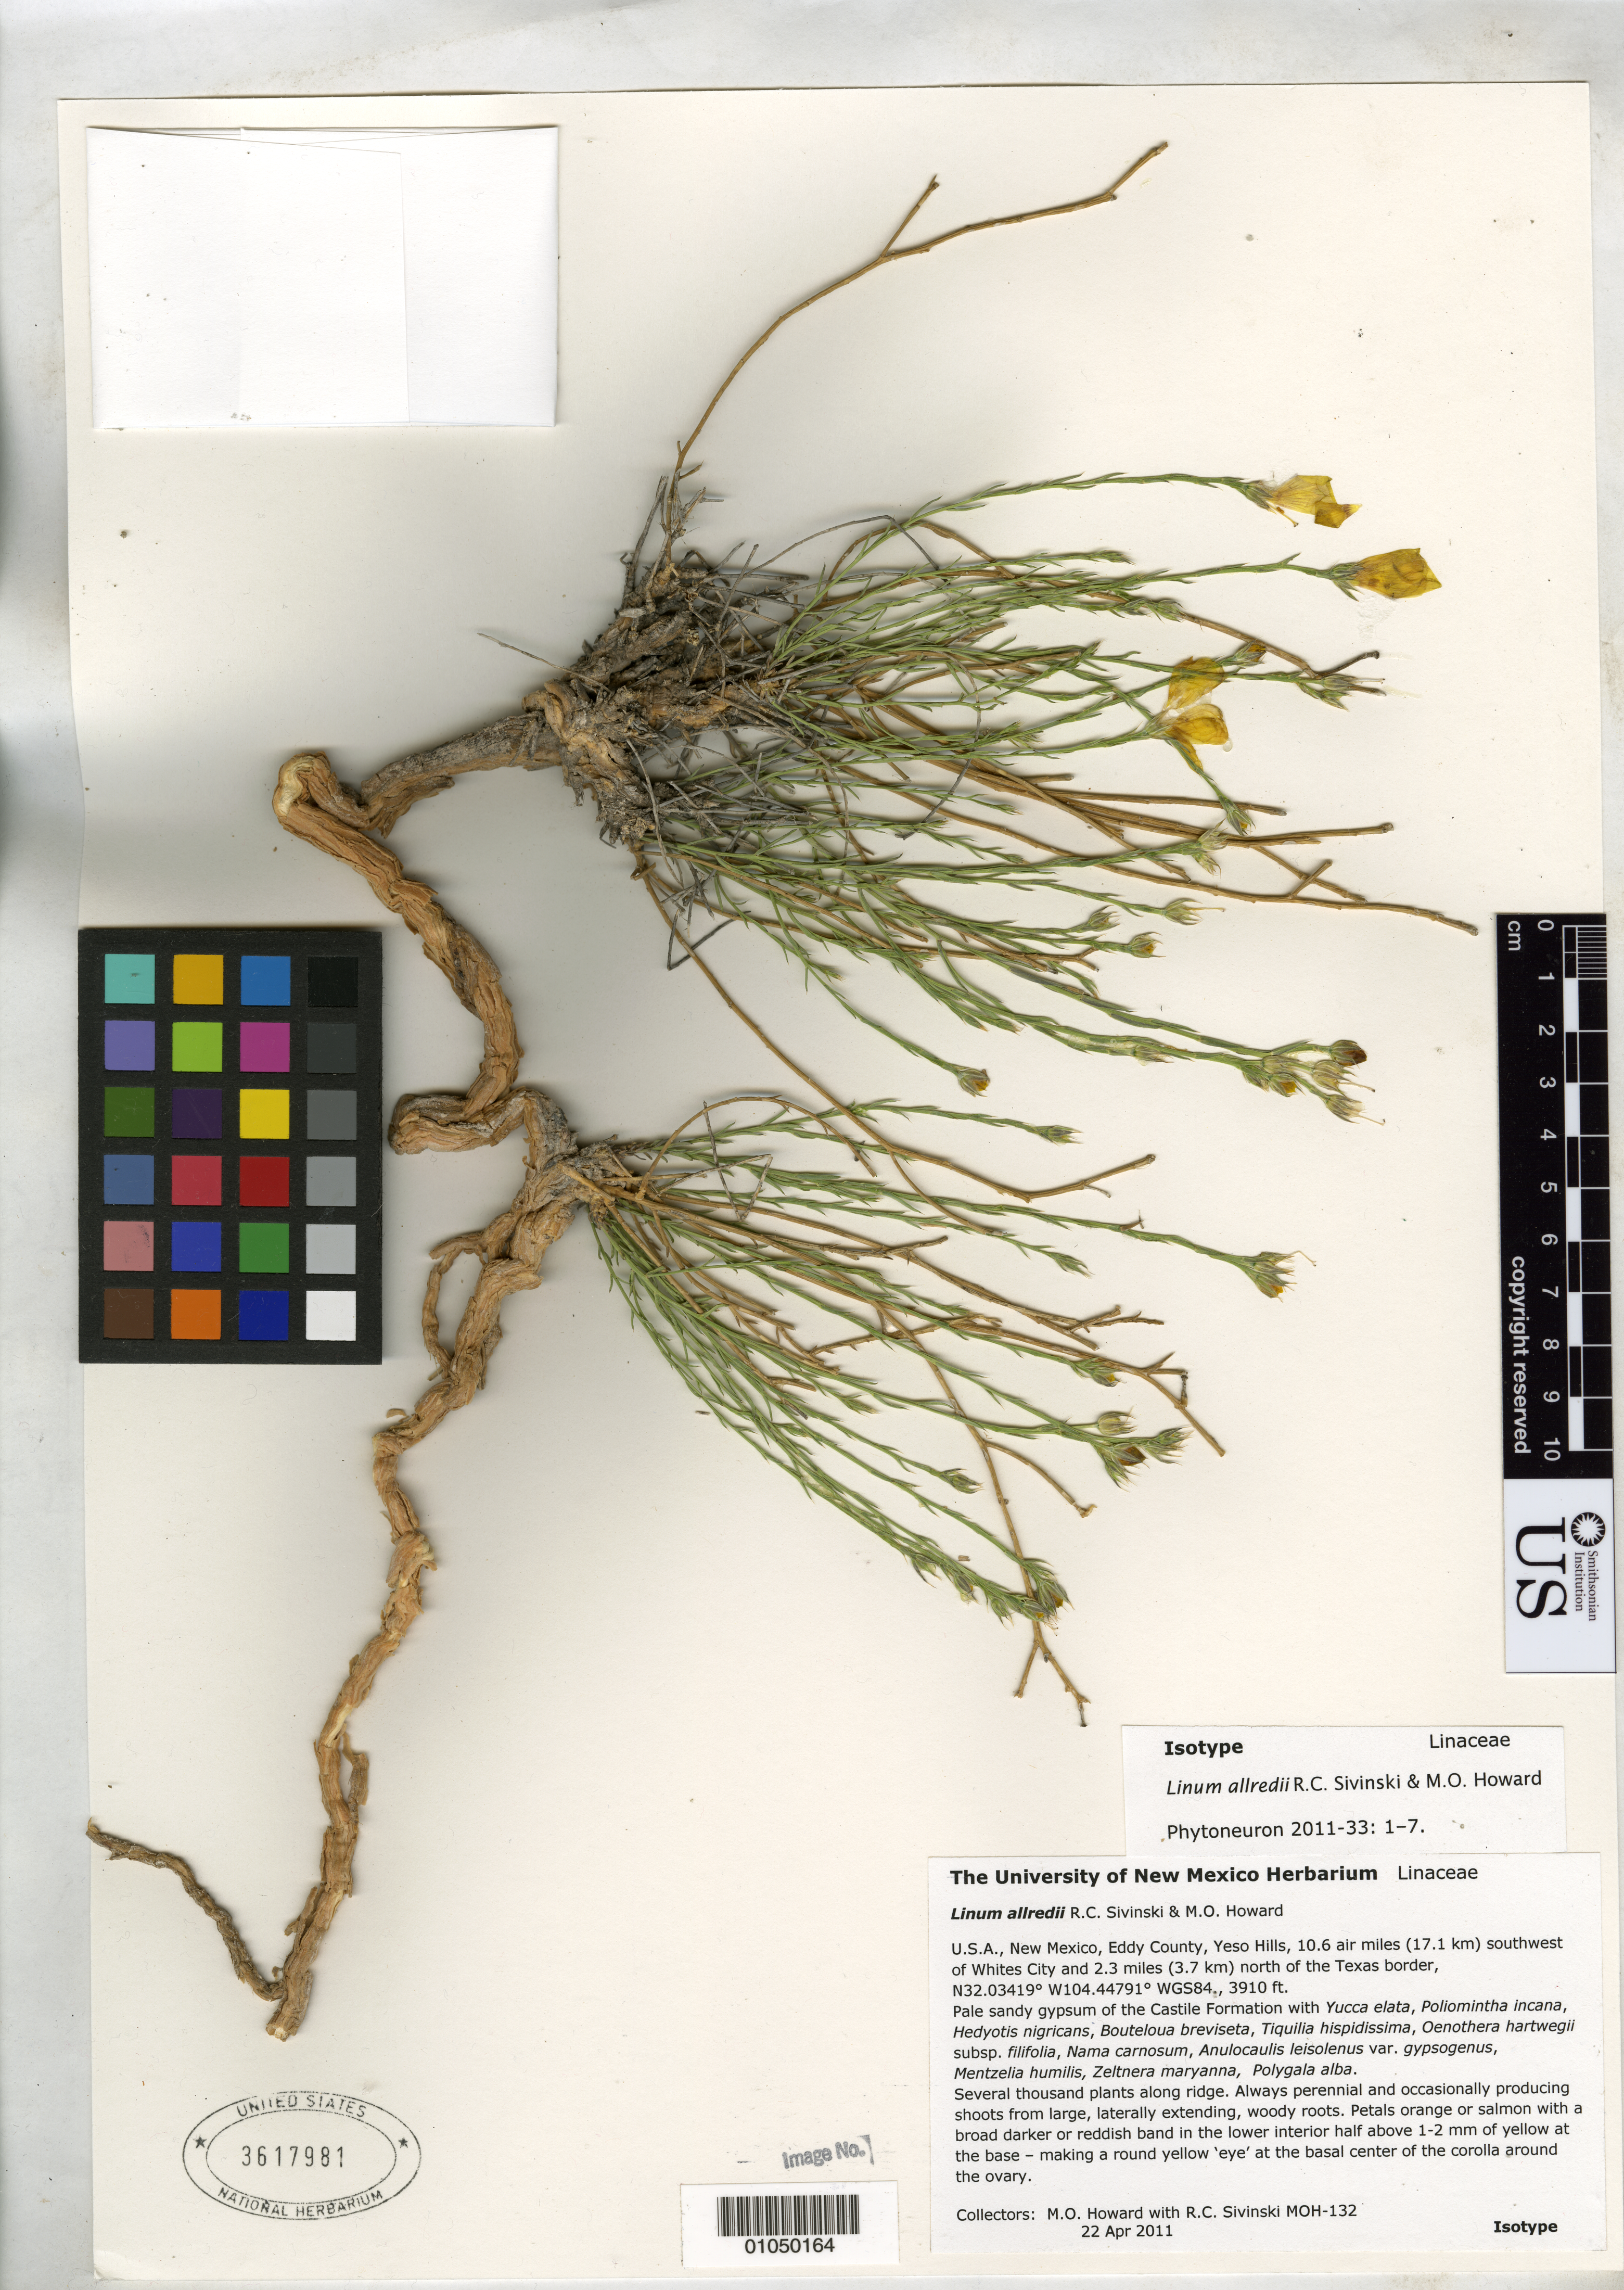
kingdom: Plantae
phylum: Tracheophyta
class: Magnoliopsida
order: Malpighiales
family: Linaceae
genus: Linum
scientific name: Linum allredii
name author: R. C. Sivinski & M.O. Howard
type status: Isotype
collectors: M. Howard & R. Sivinski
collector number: MOH-132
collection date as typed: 22 Apr 2011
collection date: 2011-04-22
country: United States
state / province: New Mexico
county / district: Eddy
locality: Eddy County, Yeso Hills, 10.6 air miles (17.1 km) southwest of Whites City and 2.3 miles (3.7 km) north of the Texas border.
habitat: Pale sandy gypsum of the Castile Formation.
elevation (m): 1192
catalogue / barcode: US 3617981